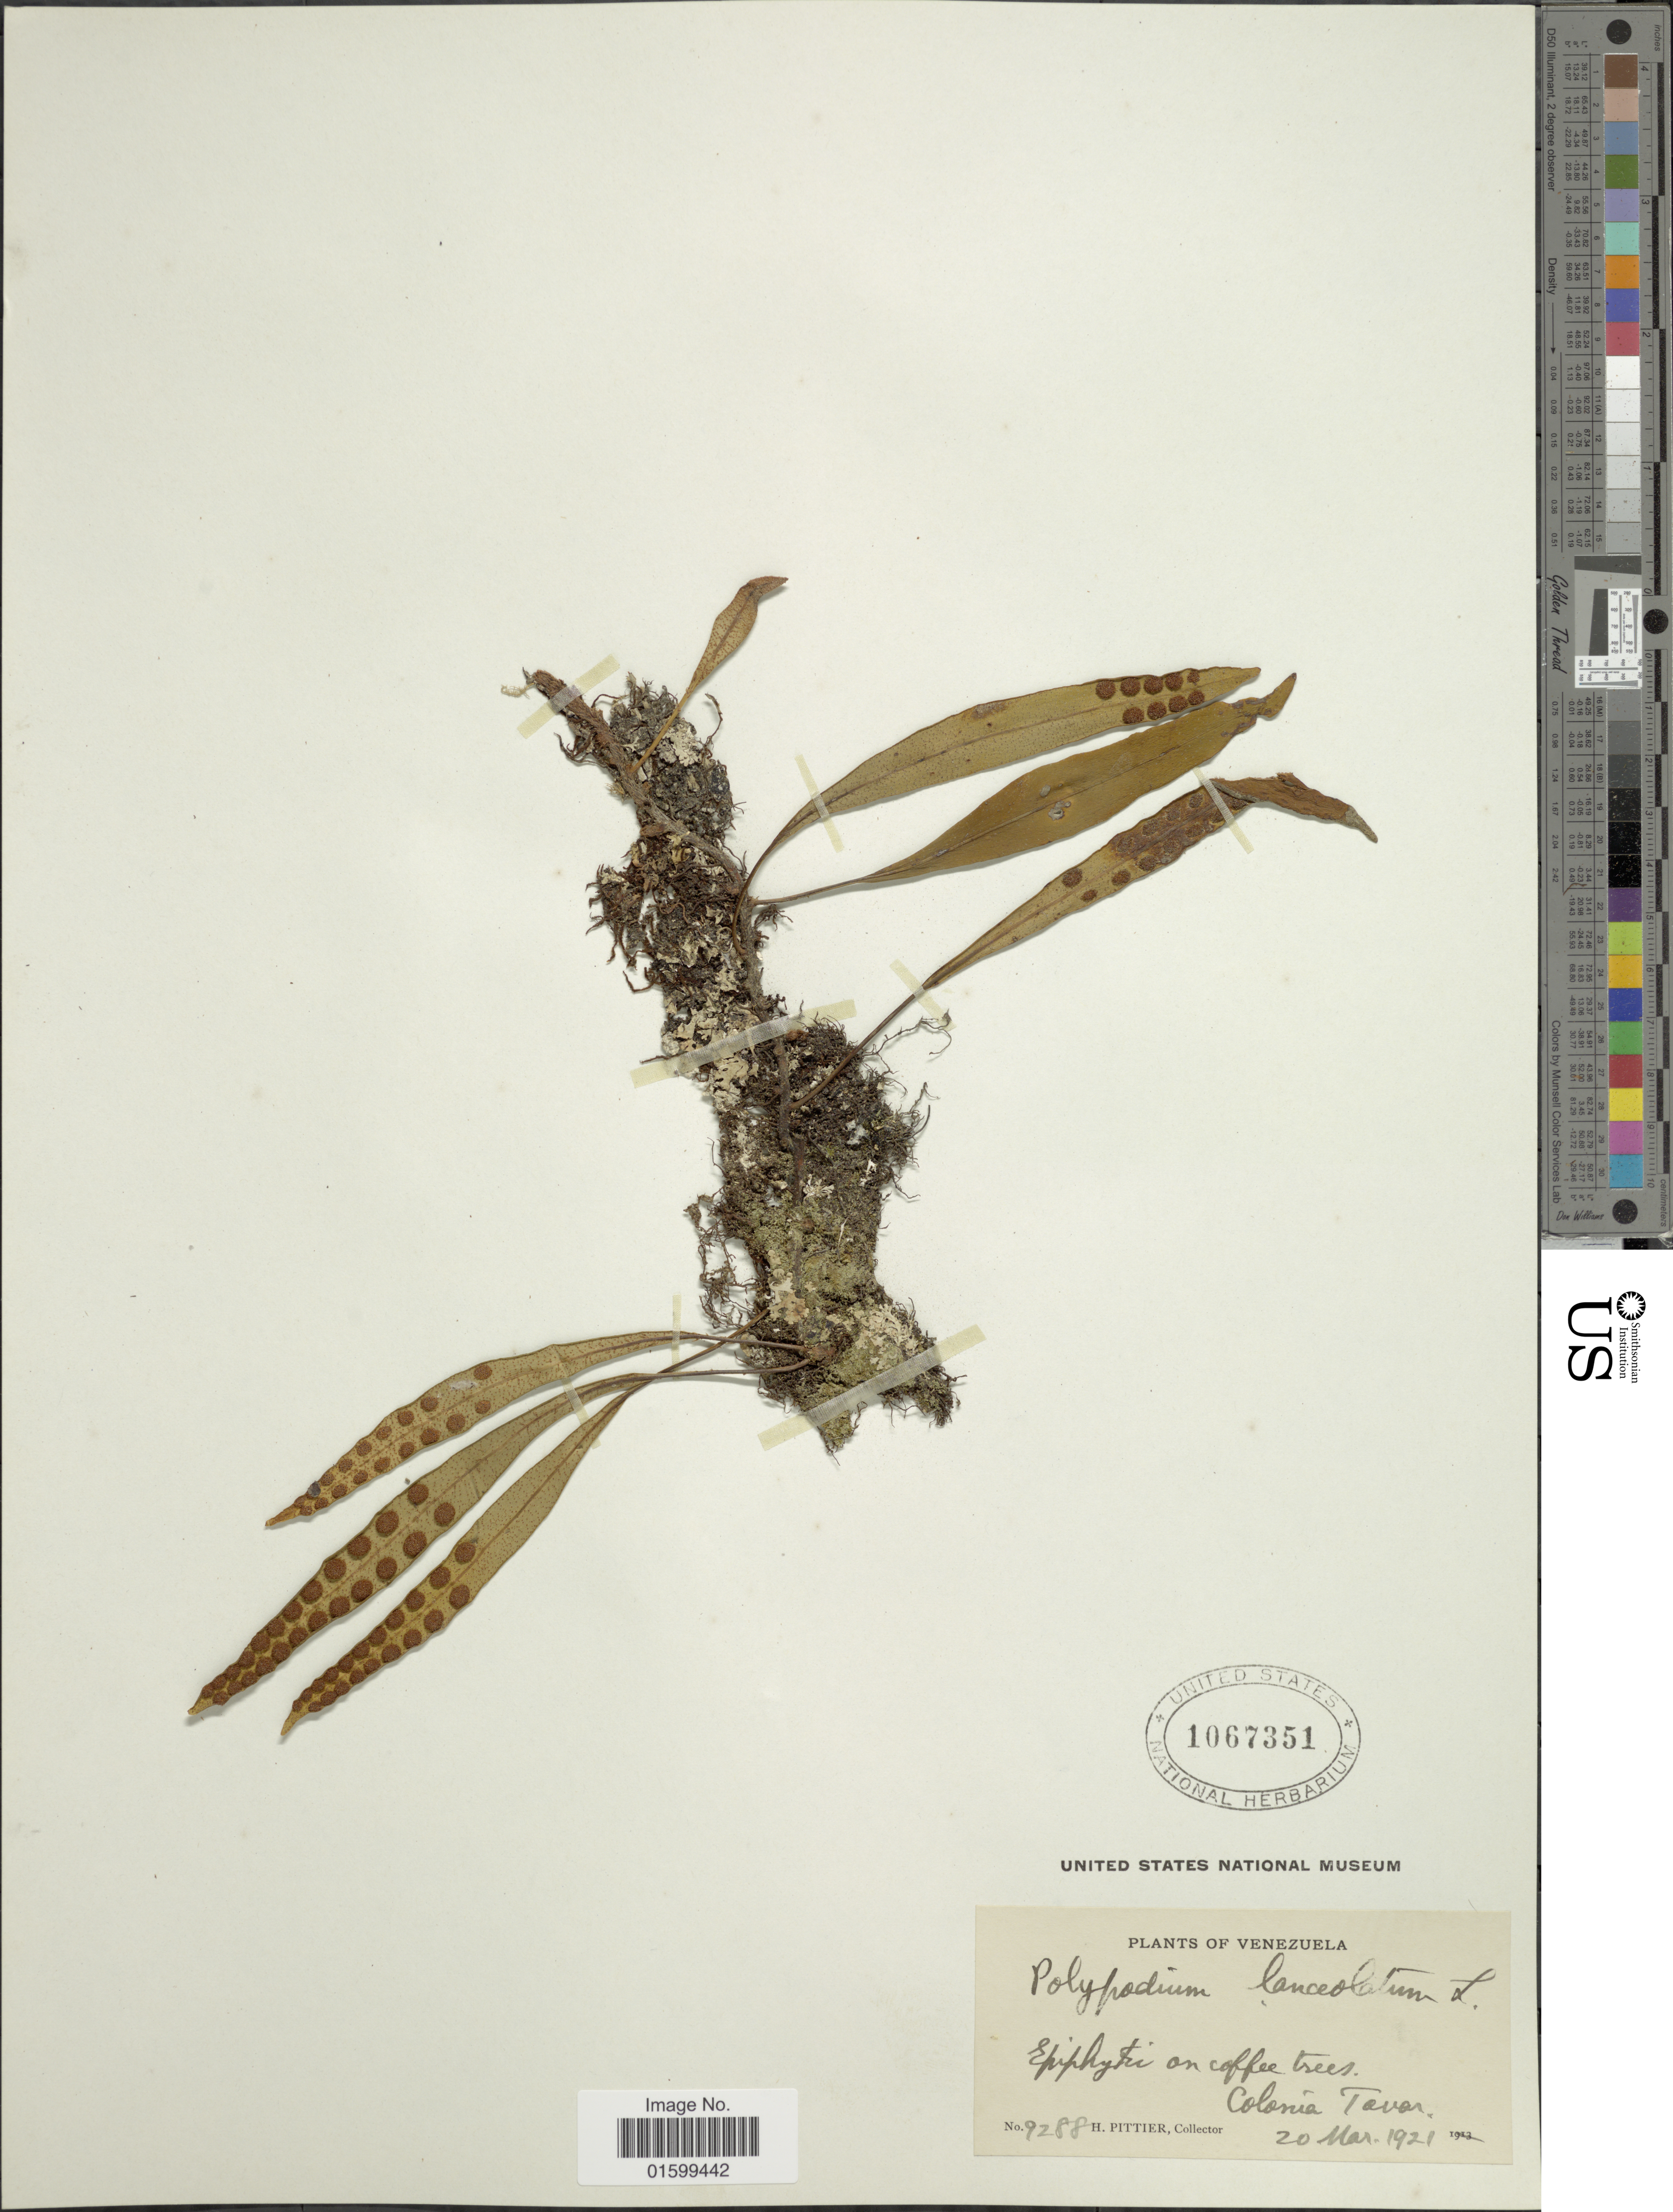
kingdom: Plantae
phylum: Tracheophyta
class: Polypodiopsida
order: Polypodiales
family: Polypodiaceae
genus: Pleopeltis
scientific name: Pleopeltis macrocarpa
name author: (Bory ex Willd.) Kaulf.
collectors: H. F. Pittier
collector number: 9288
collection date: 1921-03-20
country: Venezuela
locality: Epiphytic on coffee trees, Colonía Tovar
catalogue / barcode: US 1067351